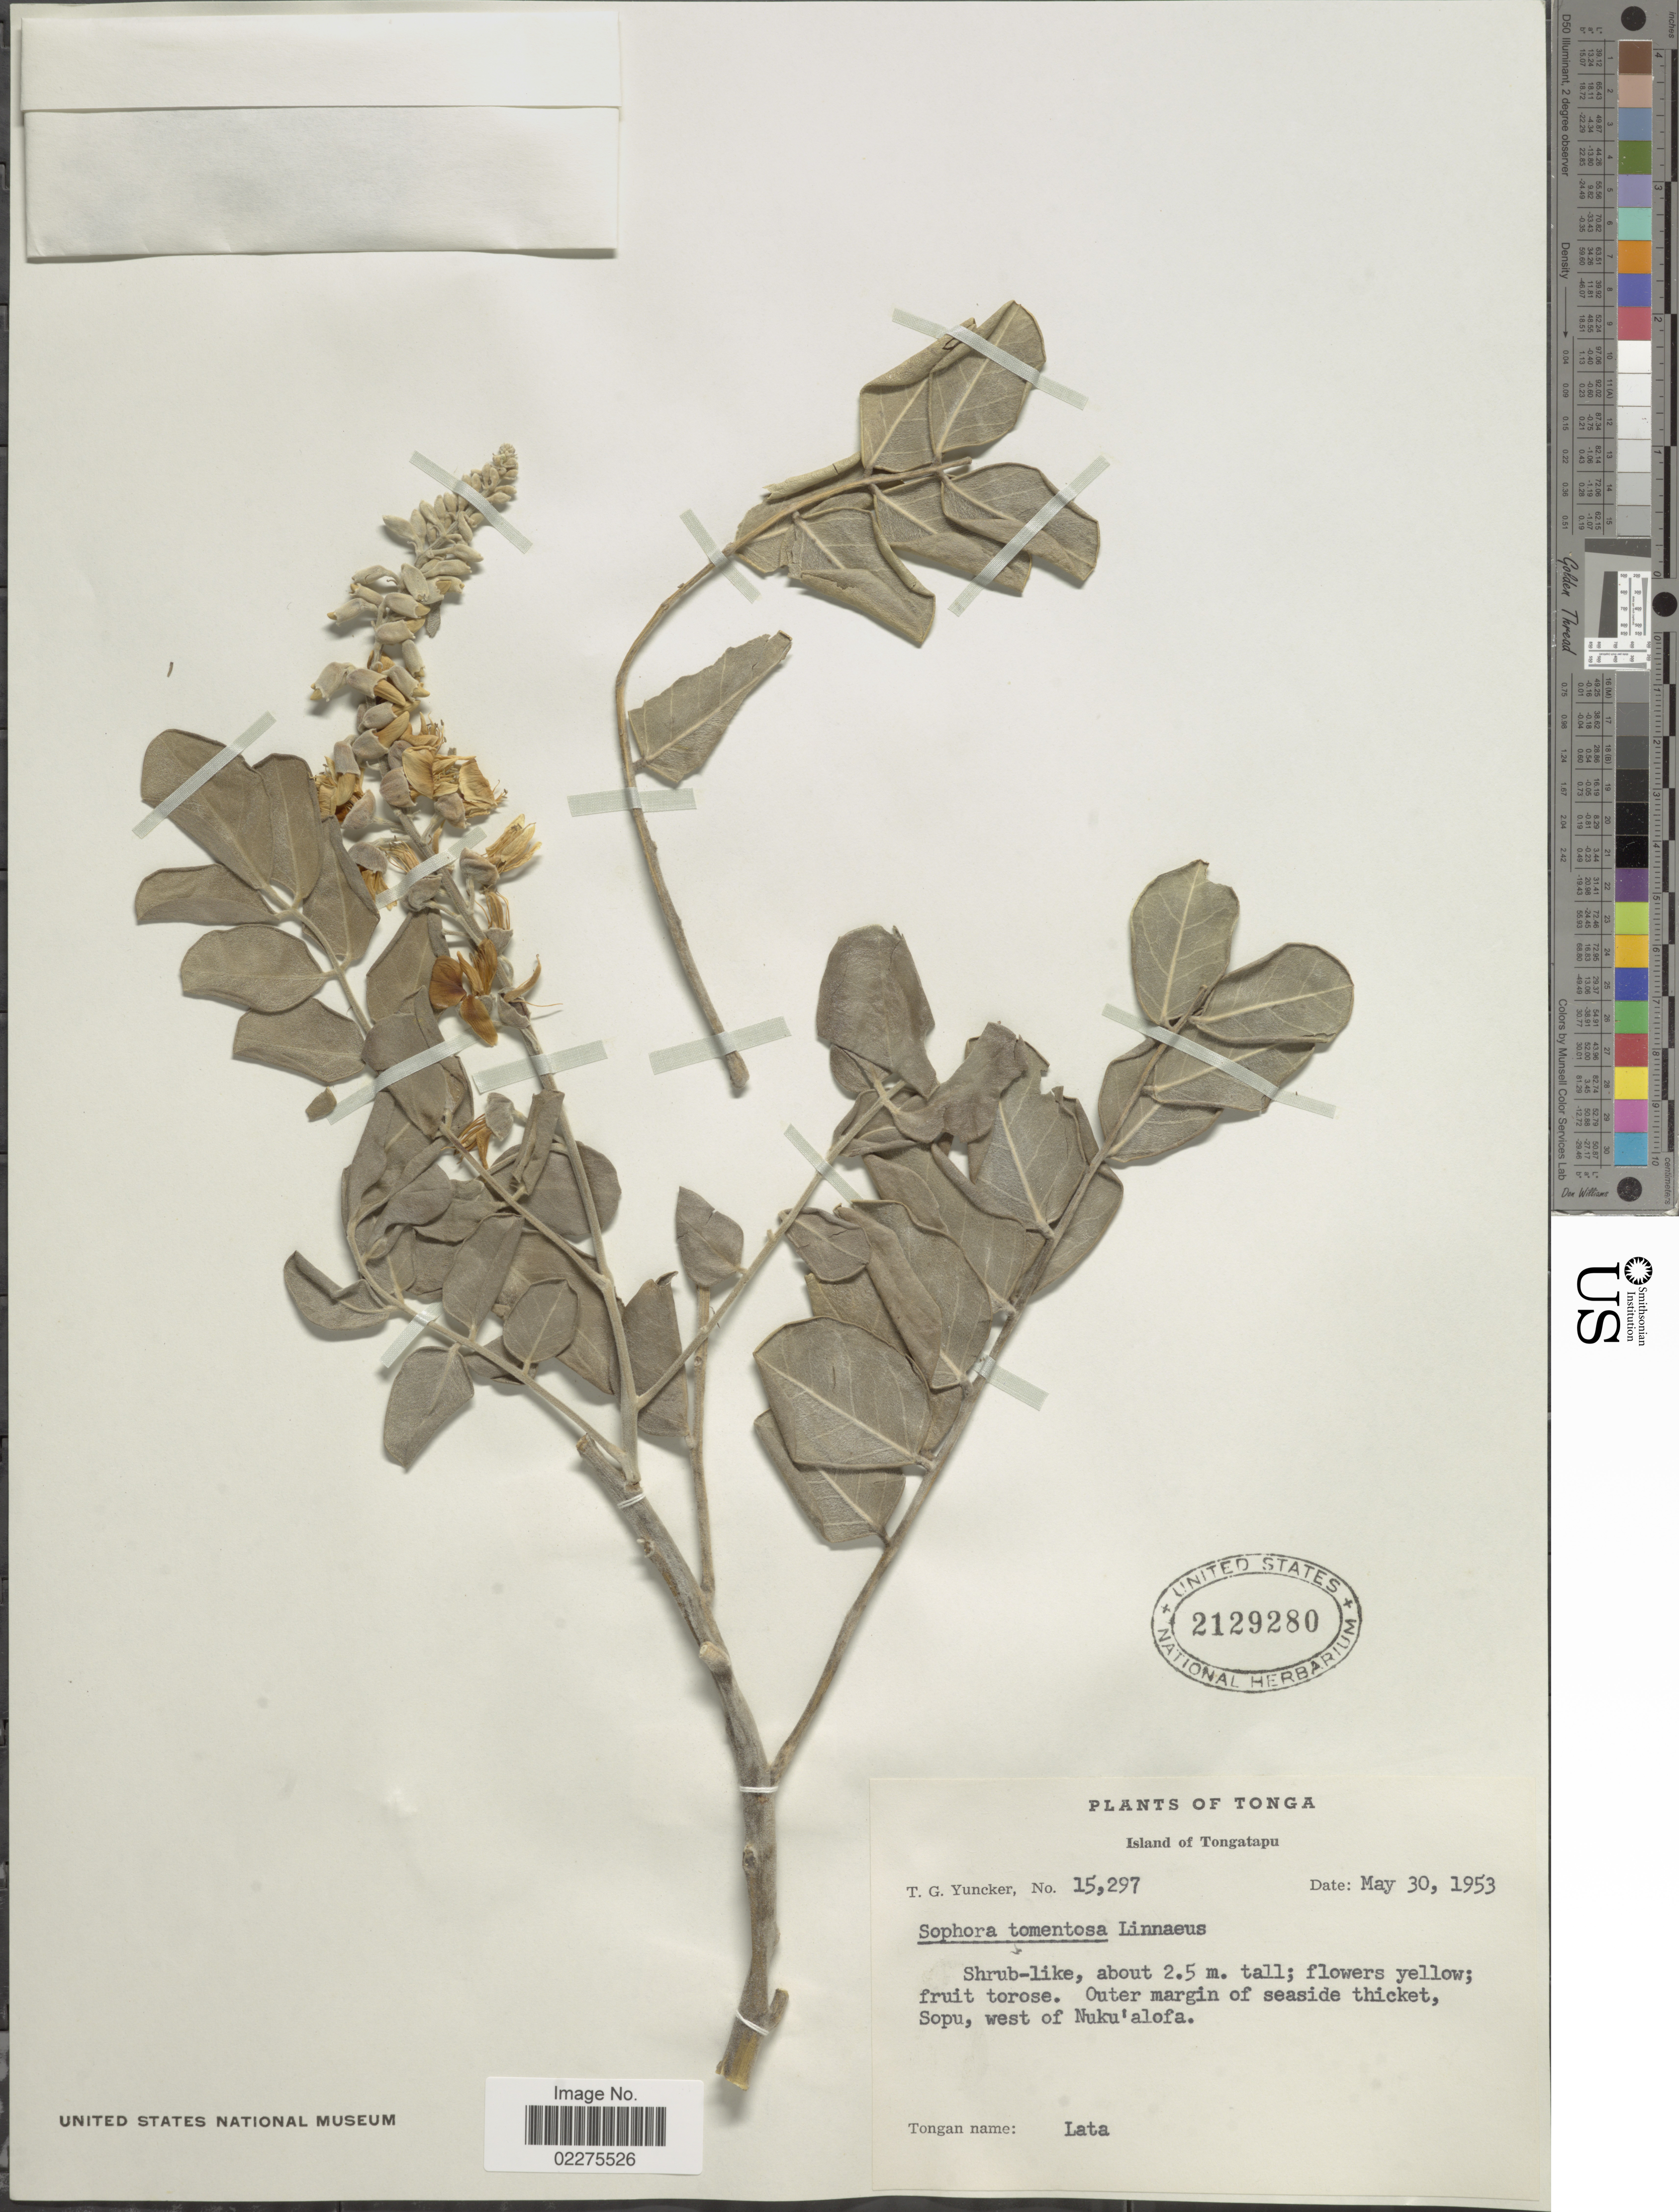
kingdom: Plantae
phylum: Tracheophyta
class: Magnoliopsida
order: Fabales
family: Fabaceae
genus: Sophora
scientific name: Sophora tomentosa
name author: L.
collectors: T. G. Yuncker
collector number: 15297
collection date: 1953-05-30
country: Tonga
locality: Island of Tongatapu. Sopu, west of Nuku'alofa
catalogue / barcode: US 2129280